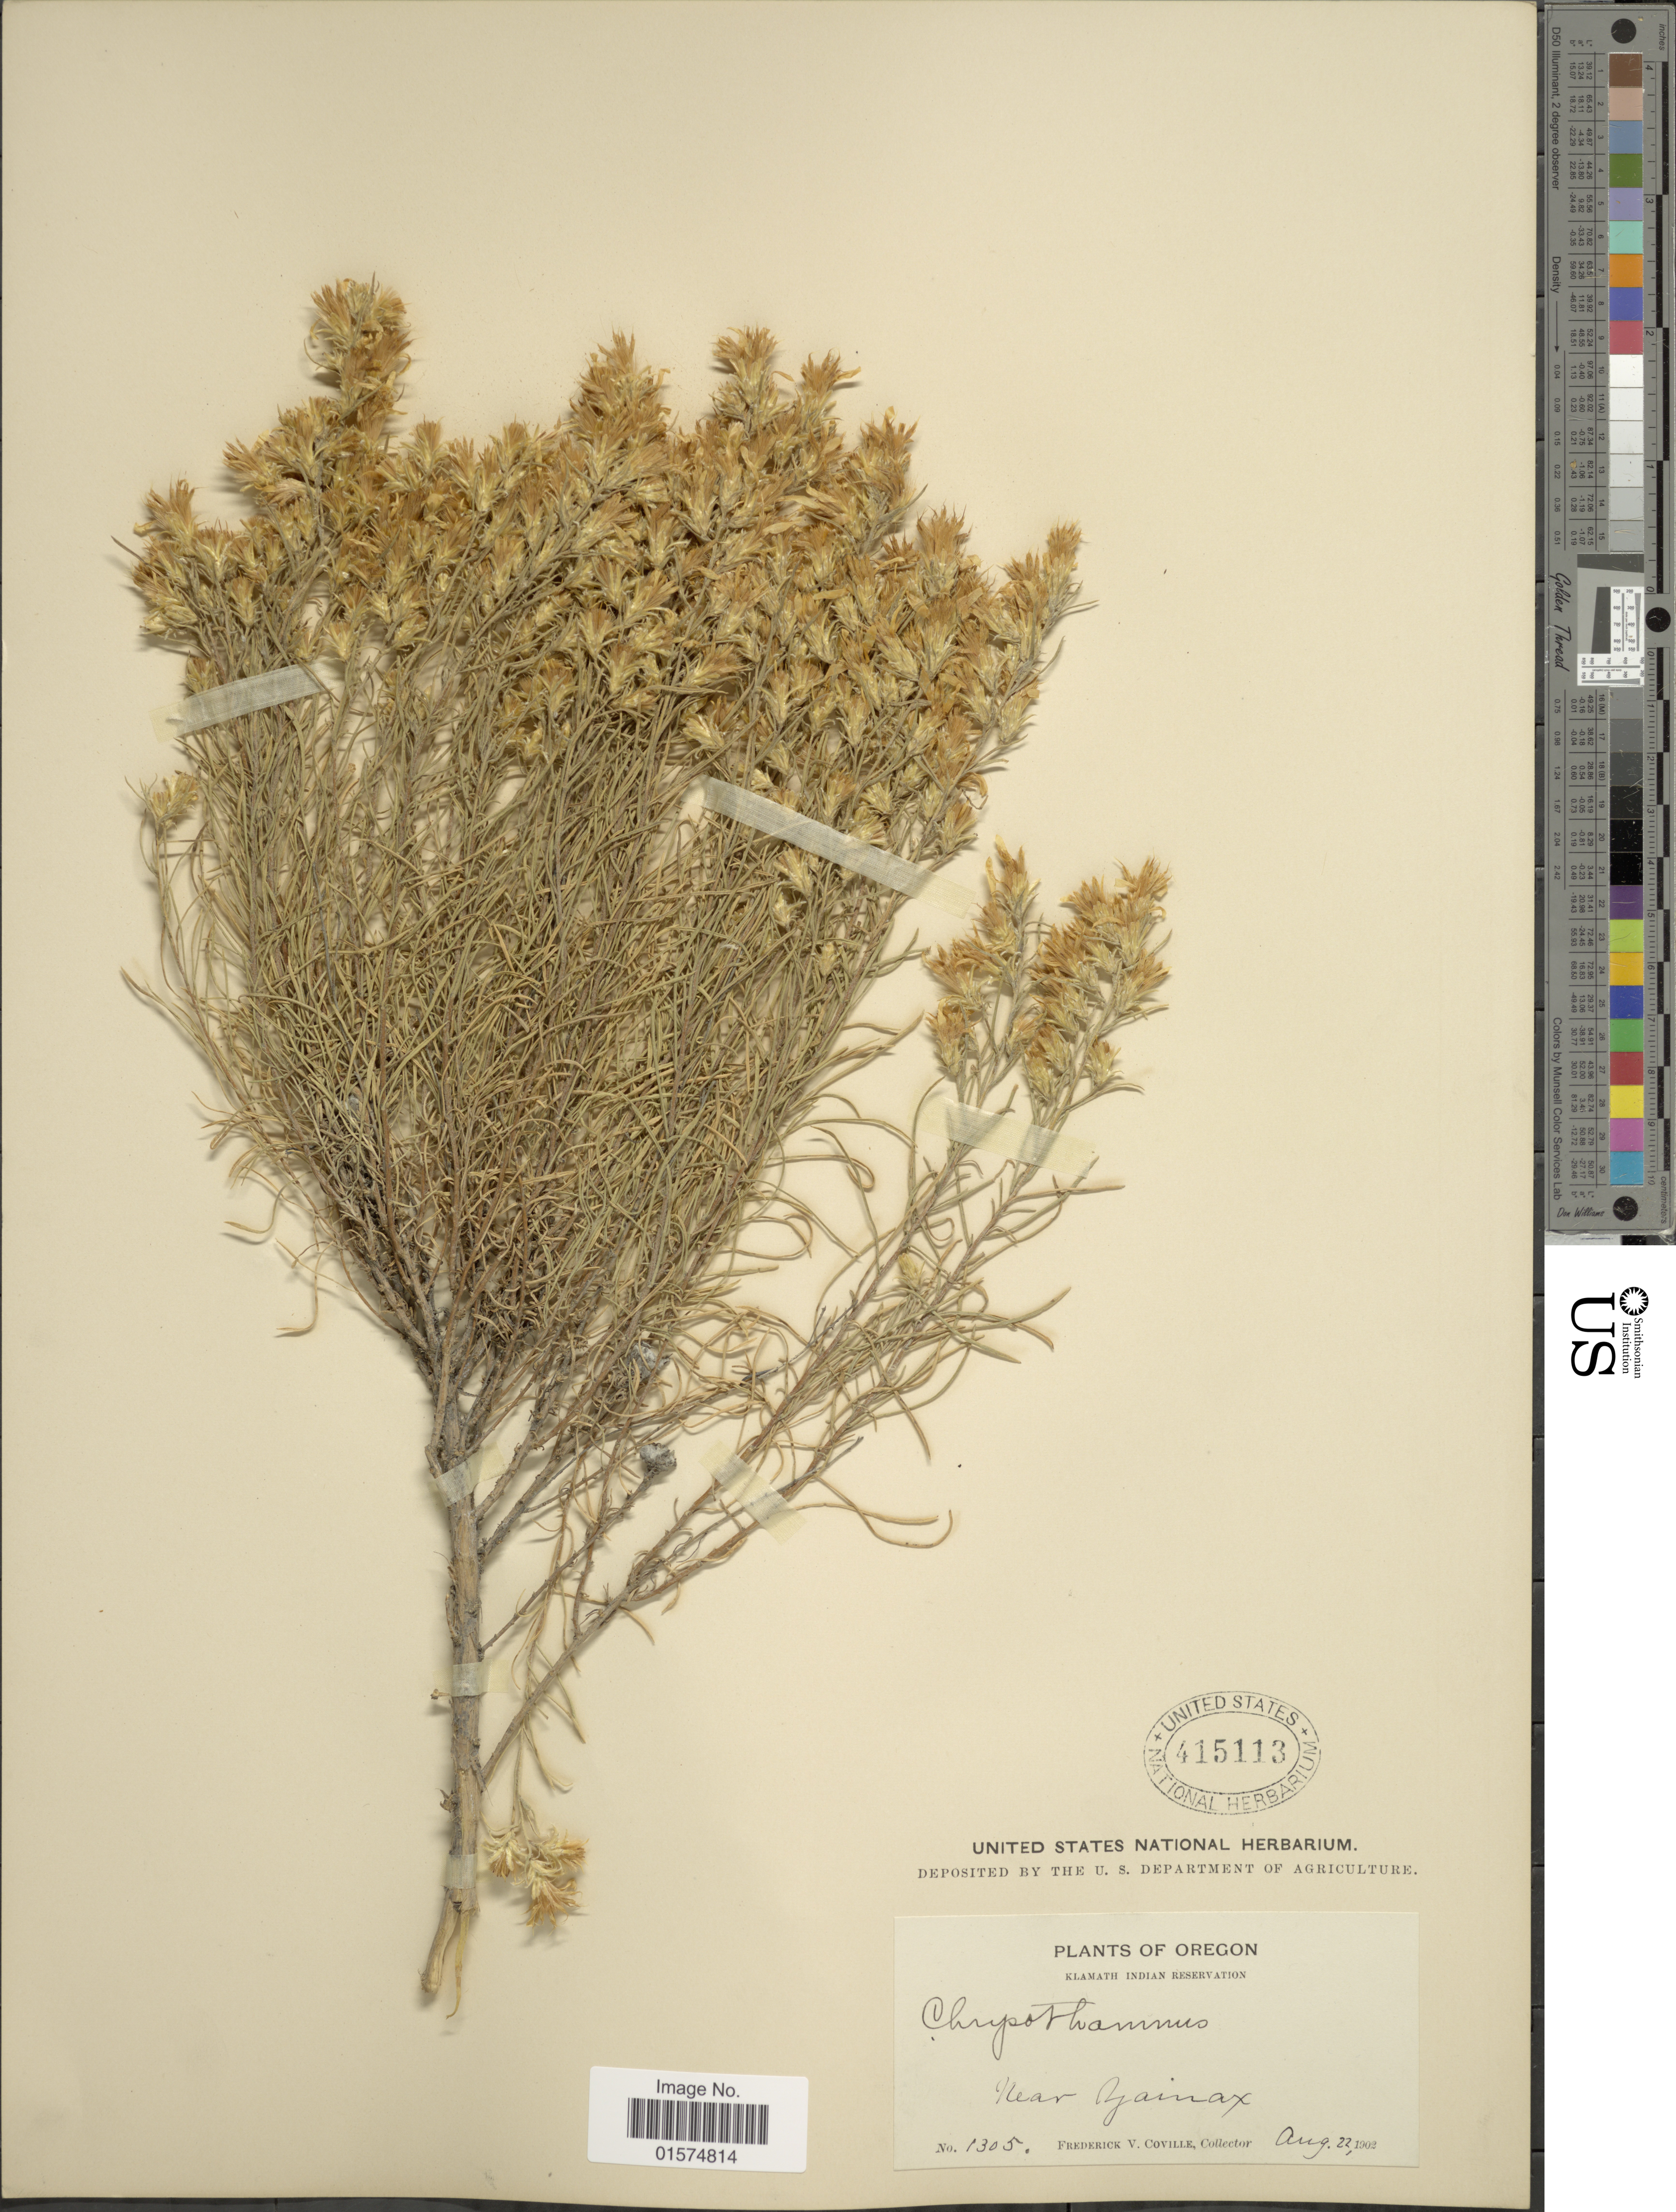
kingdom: Plantae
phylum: Tracheophyta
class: Magnoliopsida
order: Asterales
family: Asteraceae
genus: Ericameria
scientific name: Ericameria bloomeri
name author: (A. Gray) J.F. Macbr.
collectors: F. V. Coville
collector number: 1305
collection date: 1902-08-22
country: United States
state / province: Oregon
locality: Klamath Indian Reservation. Near Yainax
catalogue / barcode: US 415113